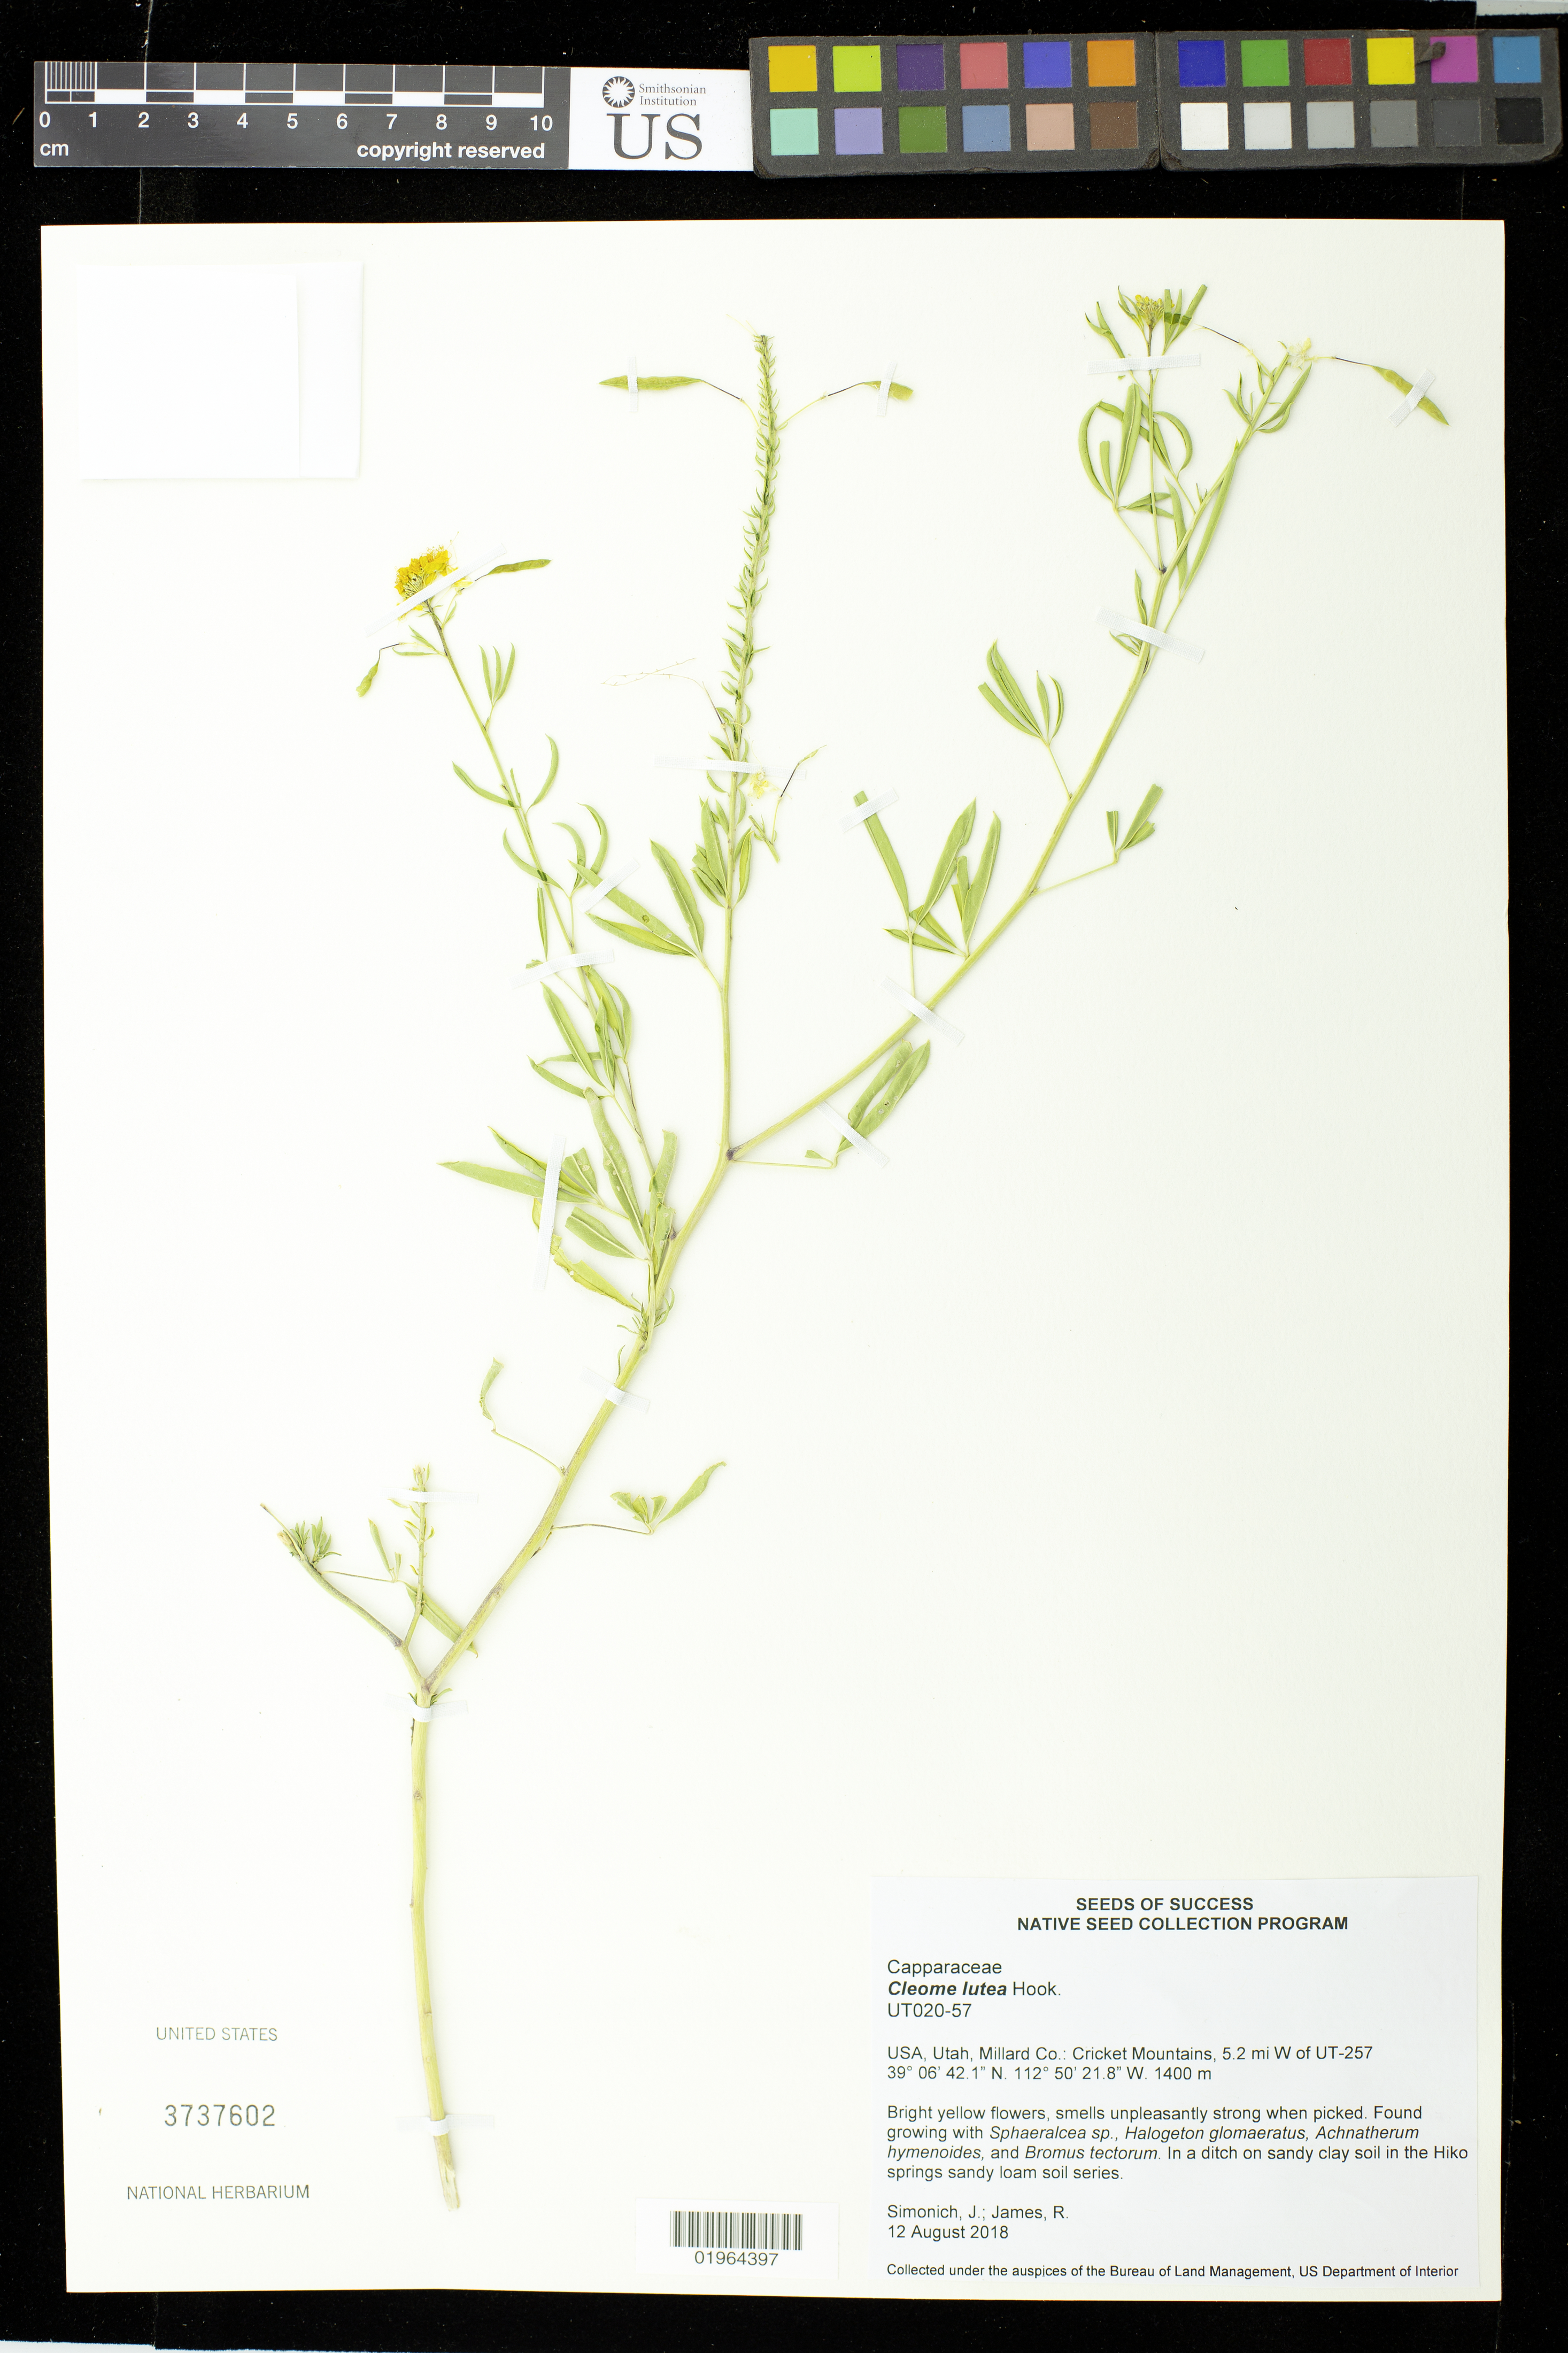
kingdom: Plantae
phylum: Tracheophyta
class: Magnoliopsida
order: Brassicales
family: Cleomaceae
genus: Cleomella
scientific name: Cleomella lutea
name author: (Hook.) Roalson & J.C. Hall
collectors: J. Simonich & R. James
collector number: UT020-57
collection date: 2018-08-12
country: United States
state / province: Utah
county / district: Millard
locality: Cricket Mountains, 5.2 mi. W of UT-257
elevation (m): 1400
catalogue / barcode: US 3737602